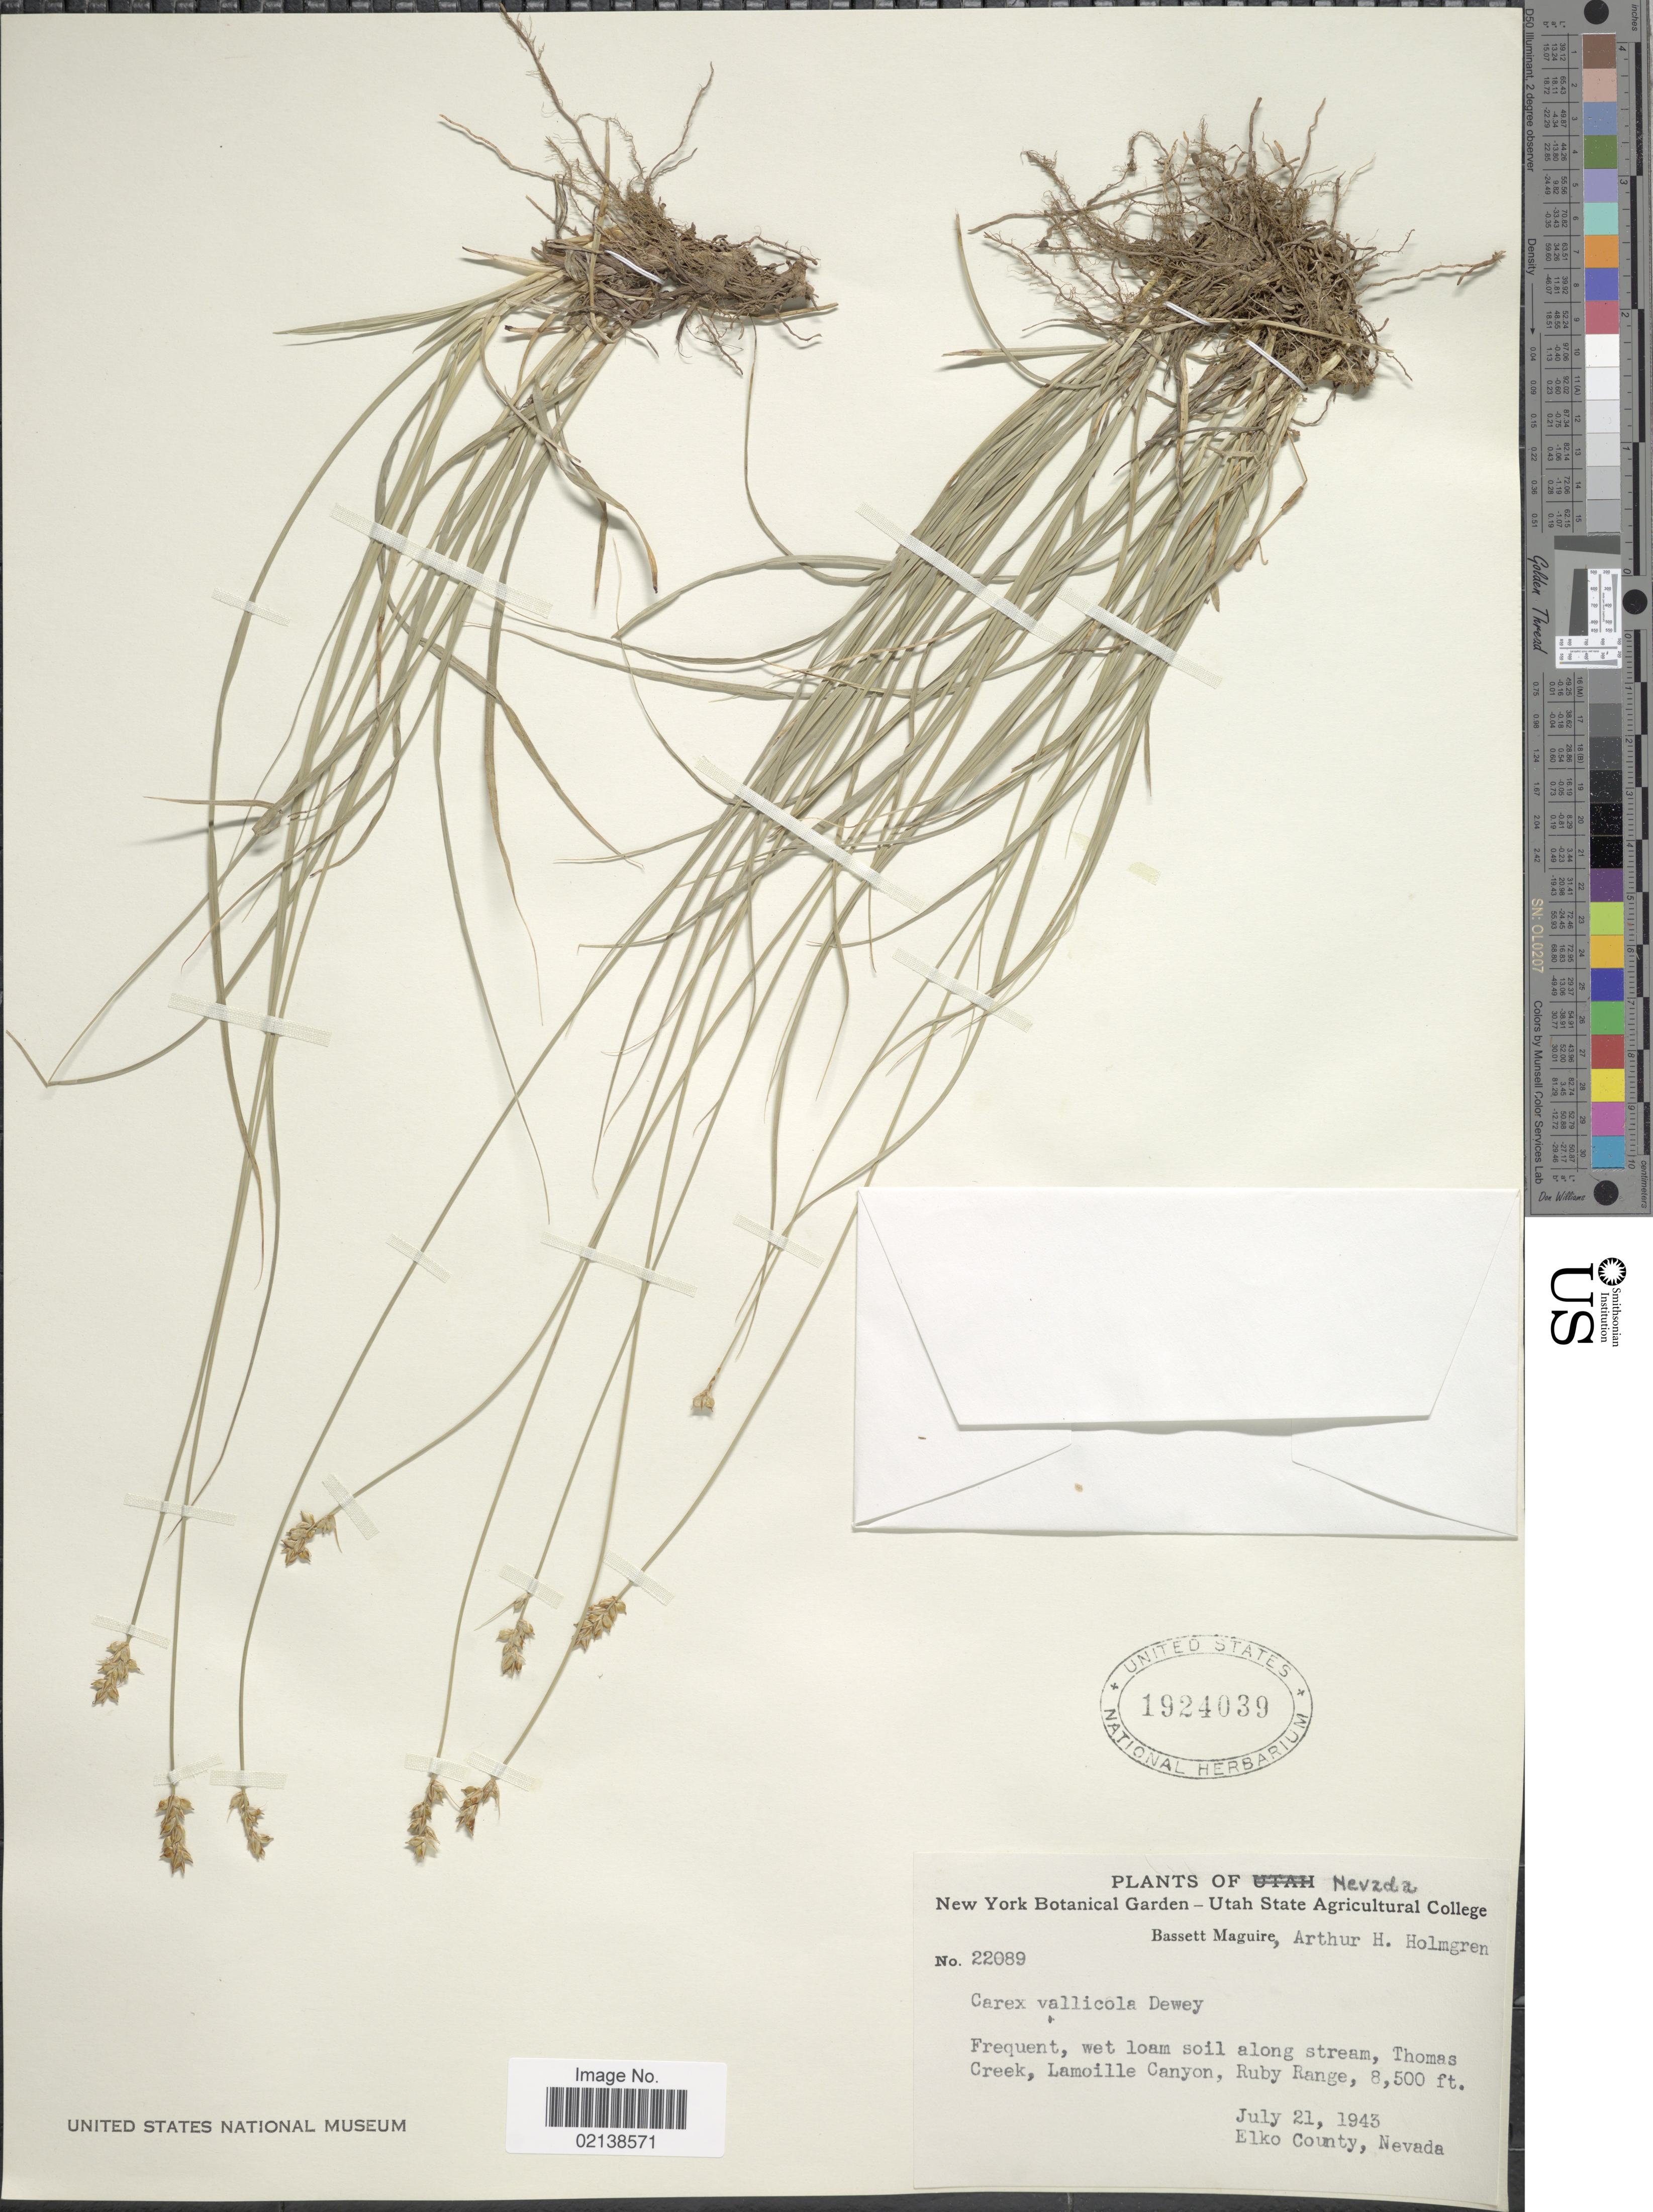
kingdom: Plantae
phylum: Tracheophyta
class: Liliopsida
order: Poales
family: Cyperaceae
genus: Carex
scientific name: Carex vallicola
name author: Dewey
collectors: B. Maguire & A. H. Holmgren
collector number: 22089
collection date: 1943-07-21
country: United States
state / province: Nevada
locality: Frequent, wet loam soil along stream, Thomas Creek, Lamoille Canyon, Ruby Range, Elko County, Nevada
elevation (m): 2591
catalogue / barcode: US 1924039